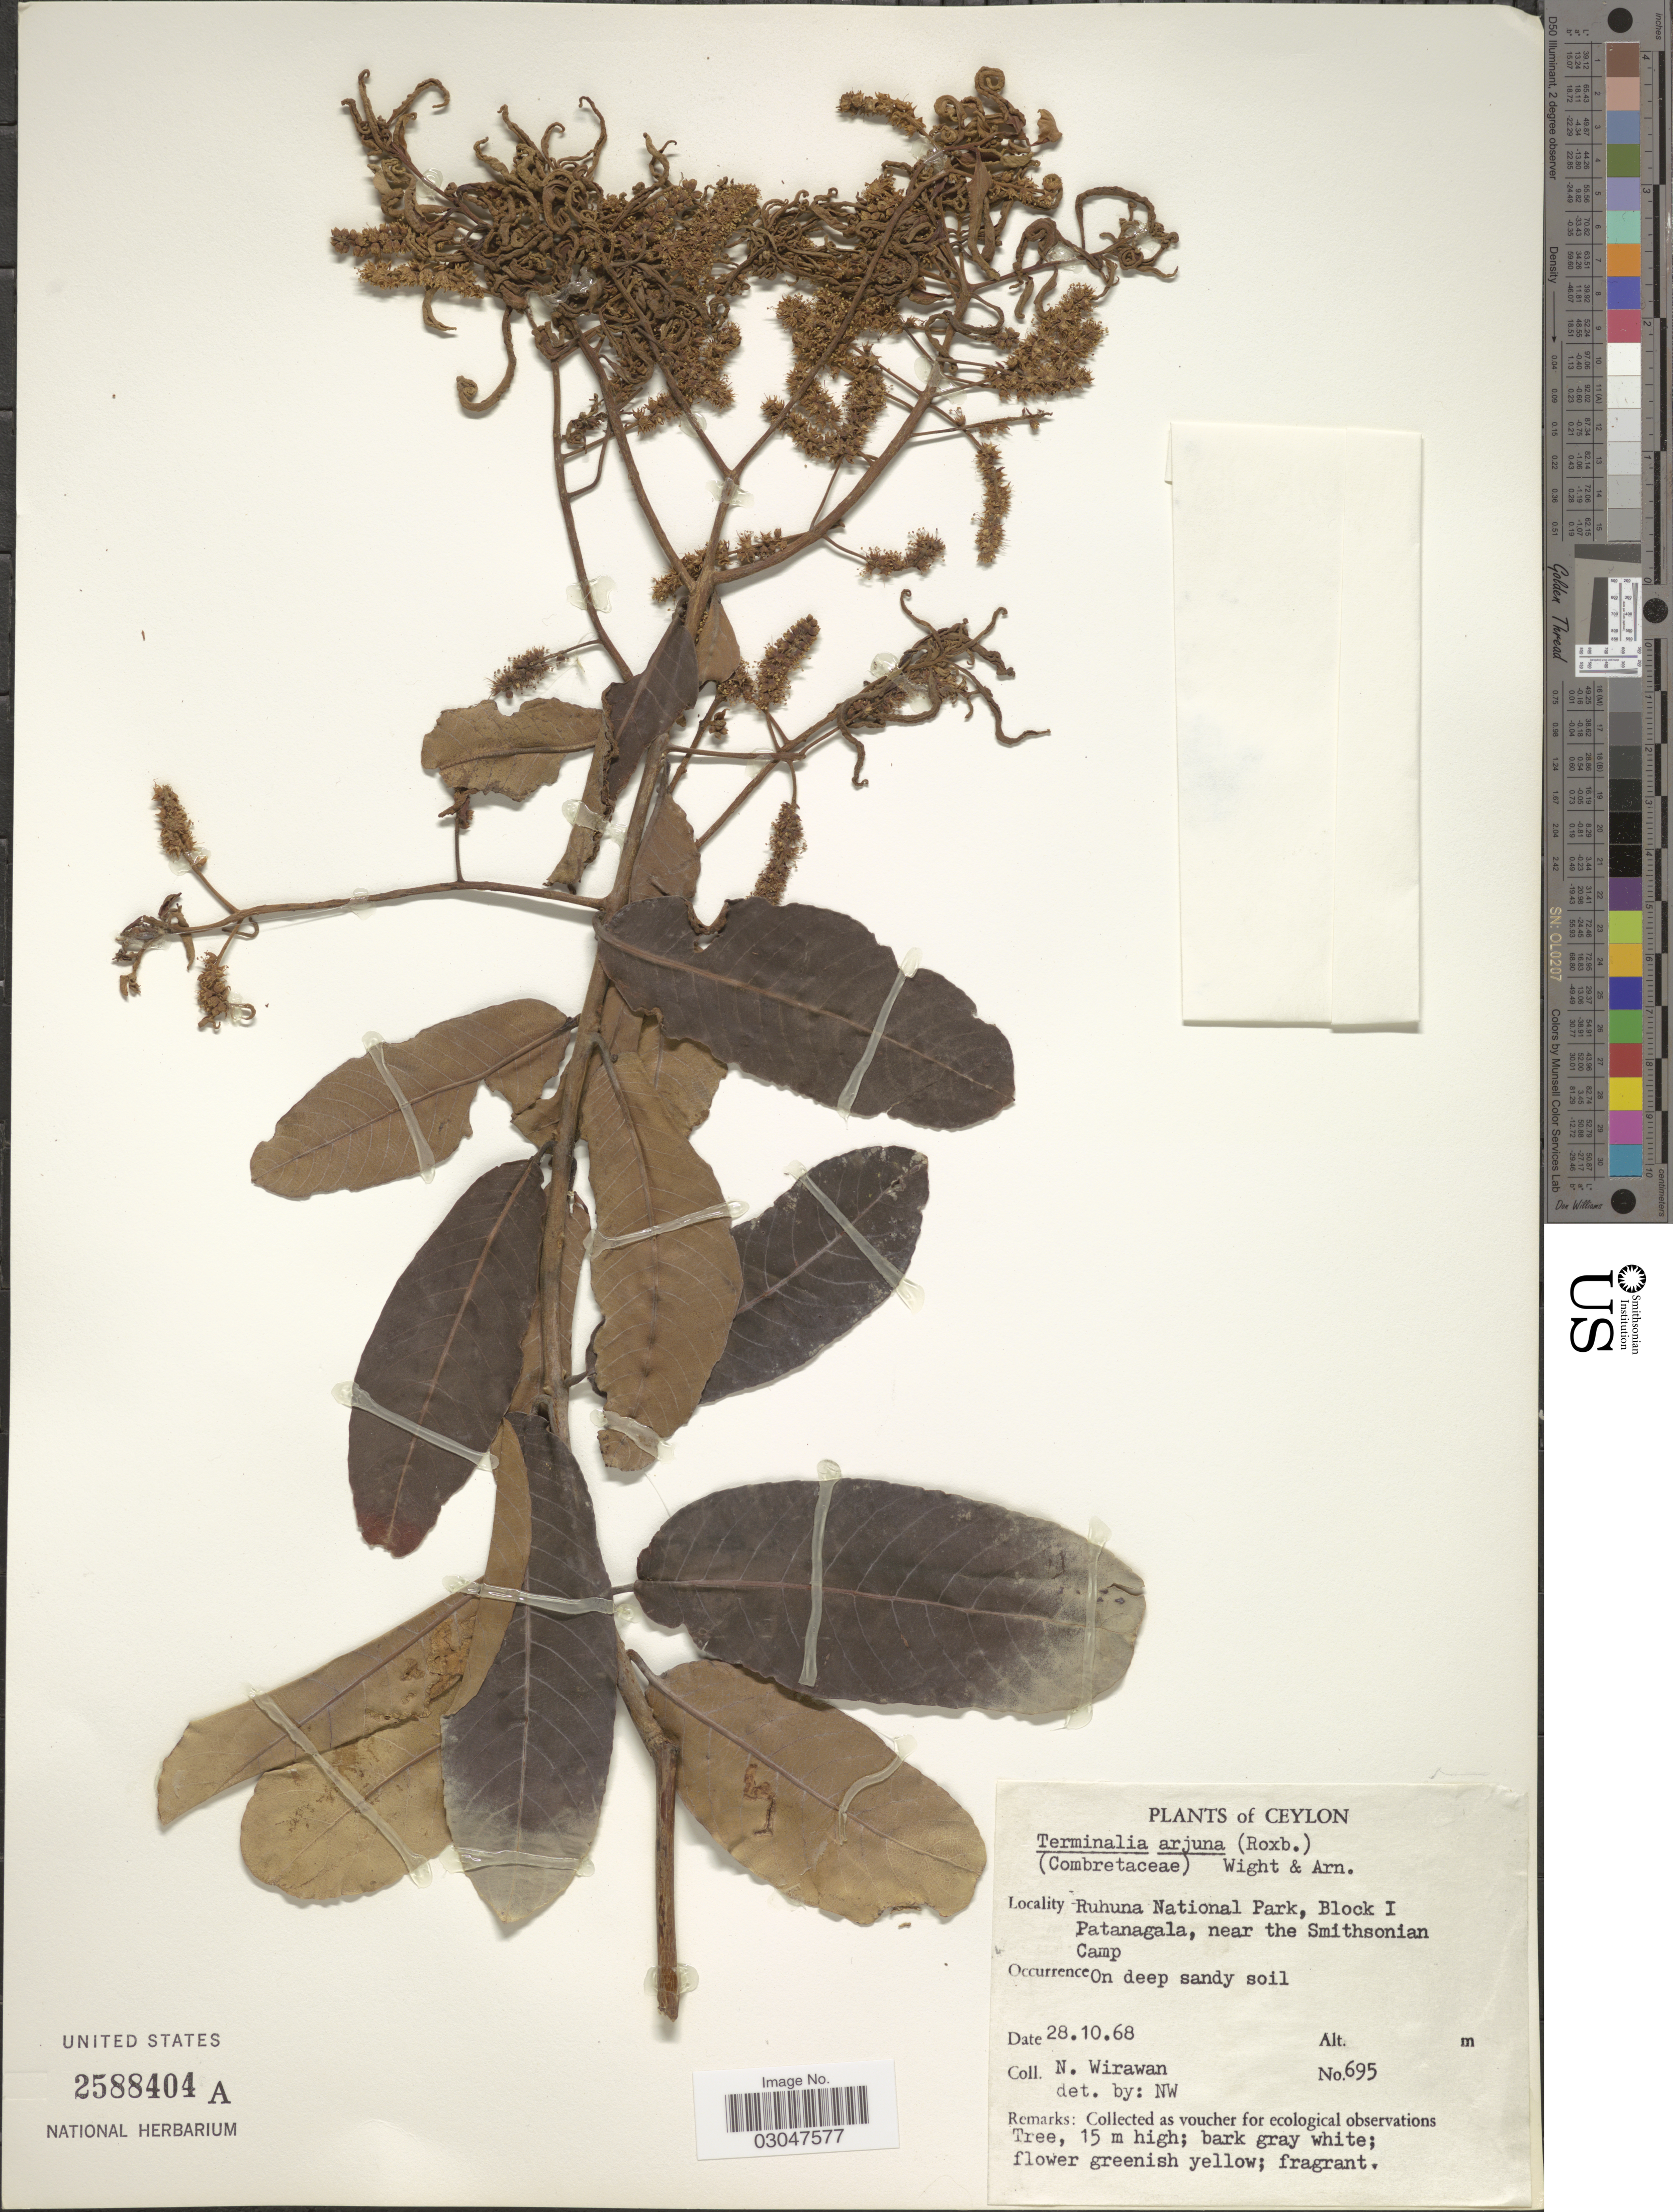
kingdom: Plantae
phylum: Tracheophyta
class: Magnoliopsida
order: Myrtales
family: Combretaceae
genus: Terminalia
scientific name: Terminalia arjuna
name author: (Roxb. ex DC.) Wight & Arn.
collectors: N. Wirawan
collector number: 695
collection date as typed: Transcribed d/m/y: 28/10/68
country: Sri Lanka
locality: Ceylon. Ruhuna National Park, Block I Patanagala, near the Smithsonian Camp.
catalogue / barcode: US 2588404A